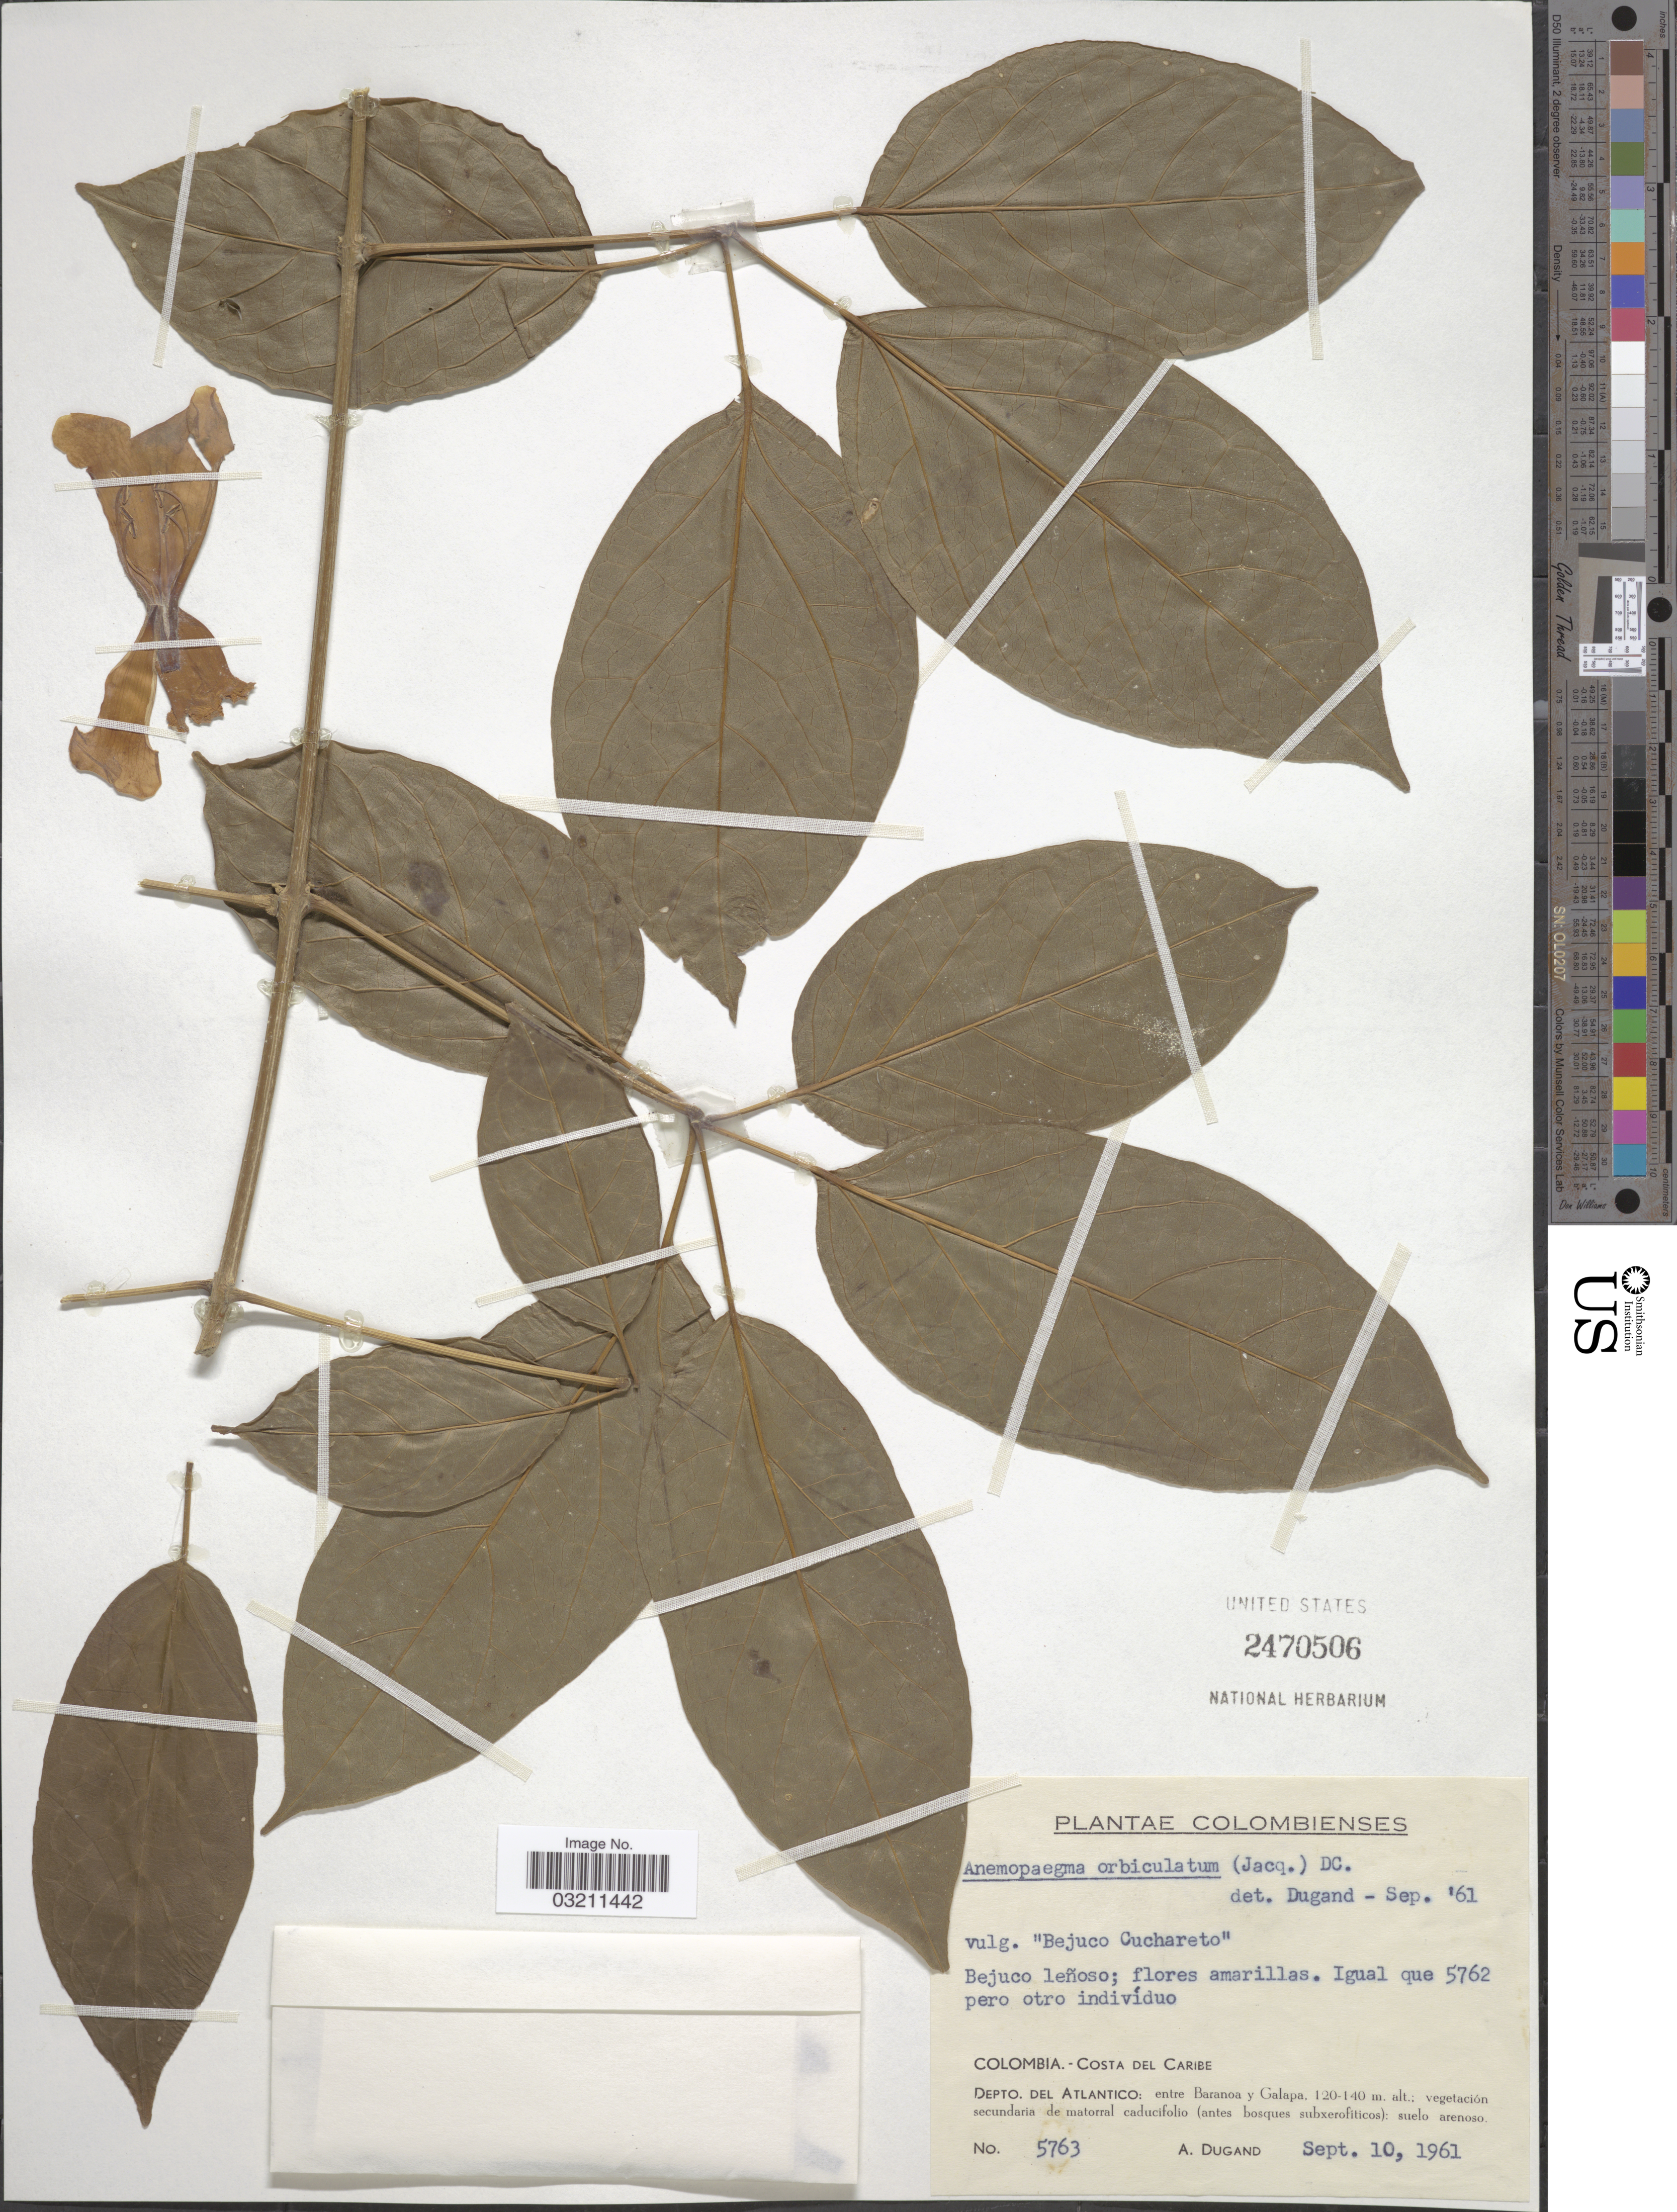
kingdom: Plantae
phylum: Tracheophyta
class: Magnoliopsida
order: Lamiales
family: Bignoniaceae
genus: Amphilophium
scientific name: Amphilophium orbiculatum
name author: (Jacq.) DC.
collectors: A. Dugand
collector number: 5763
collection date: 1961-09-10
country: Colombia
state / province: Atlántico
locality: Costa del Caribe. Depto. del Atlantico: entre Baranoa y Galapa.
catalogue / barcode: US 2470506